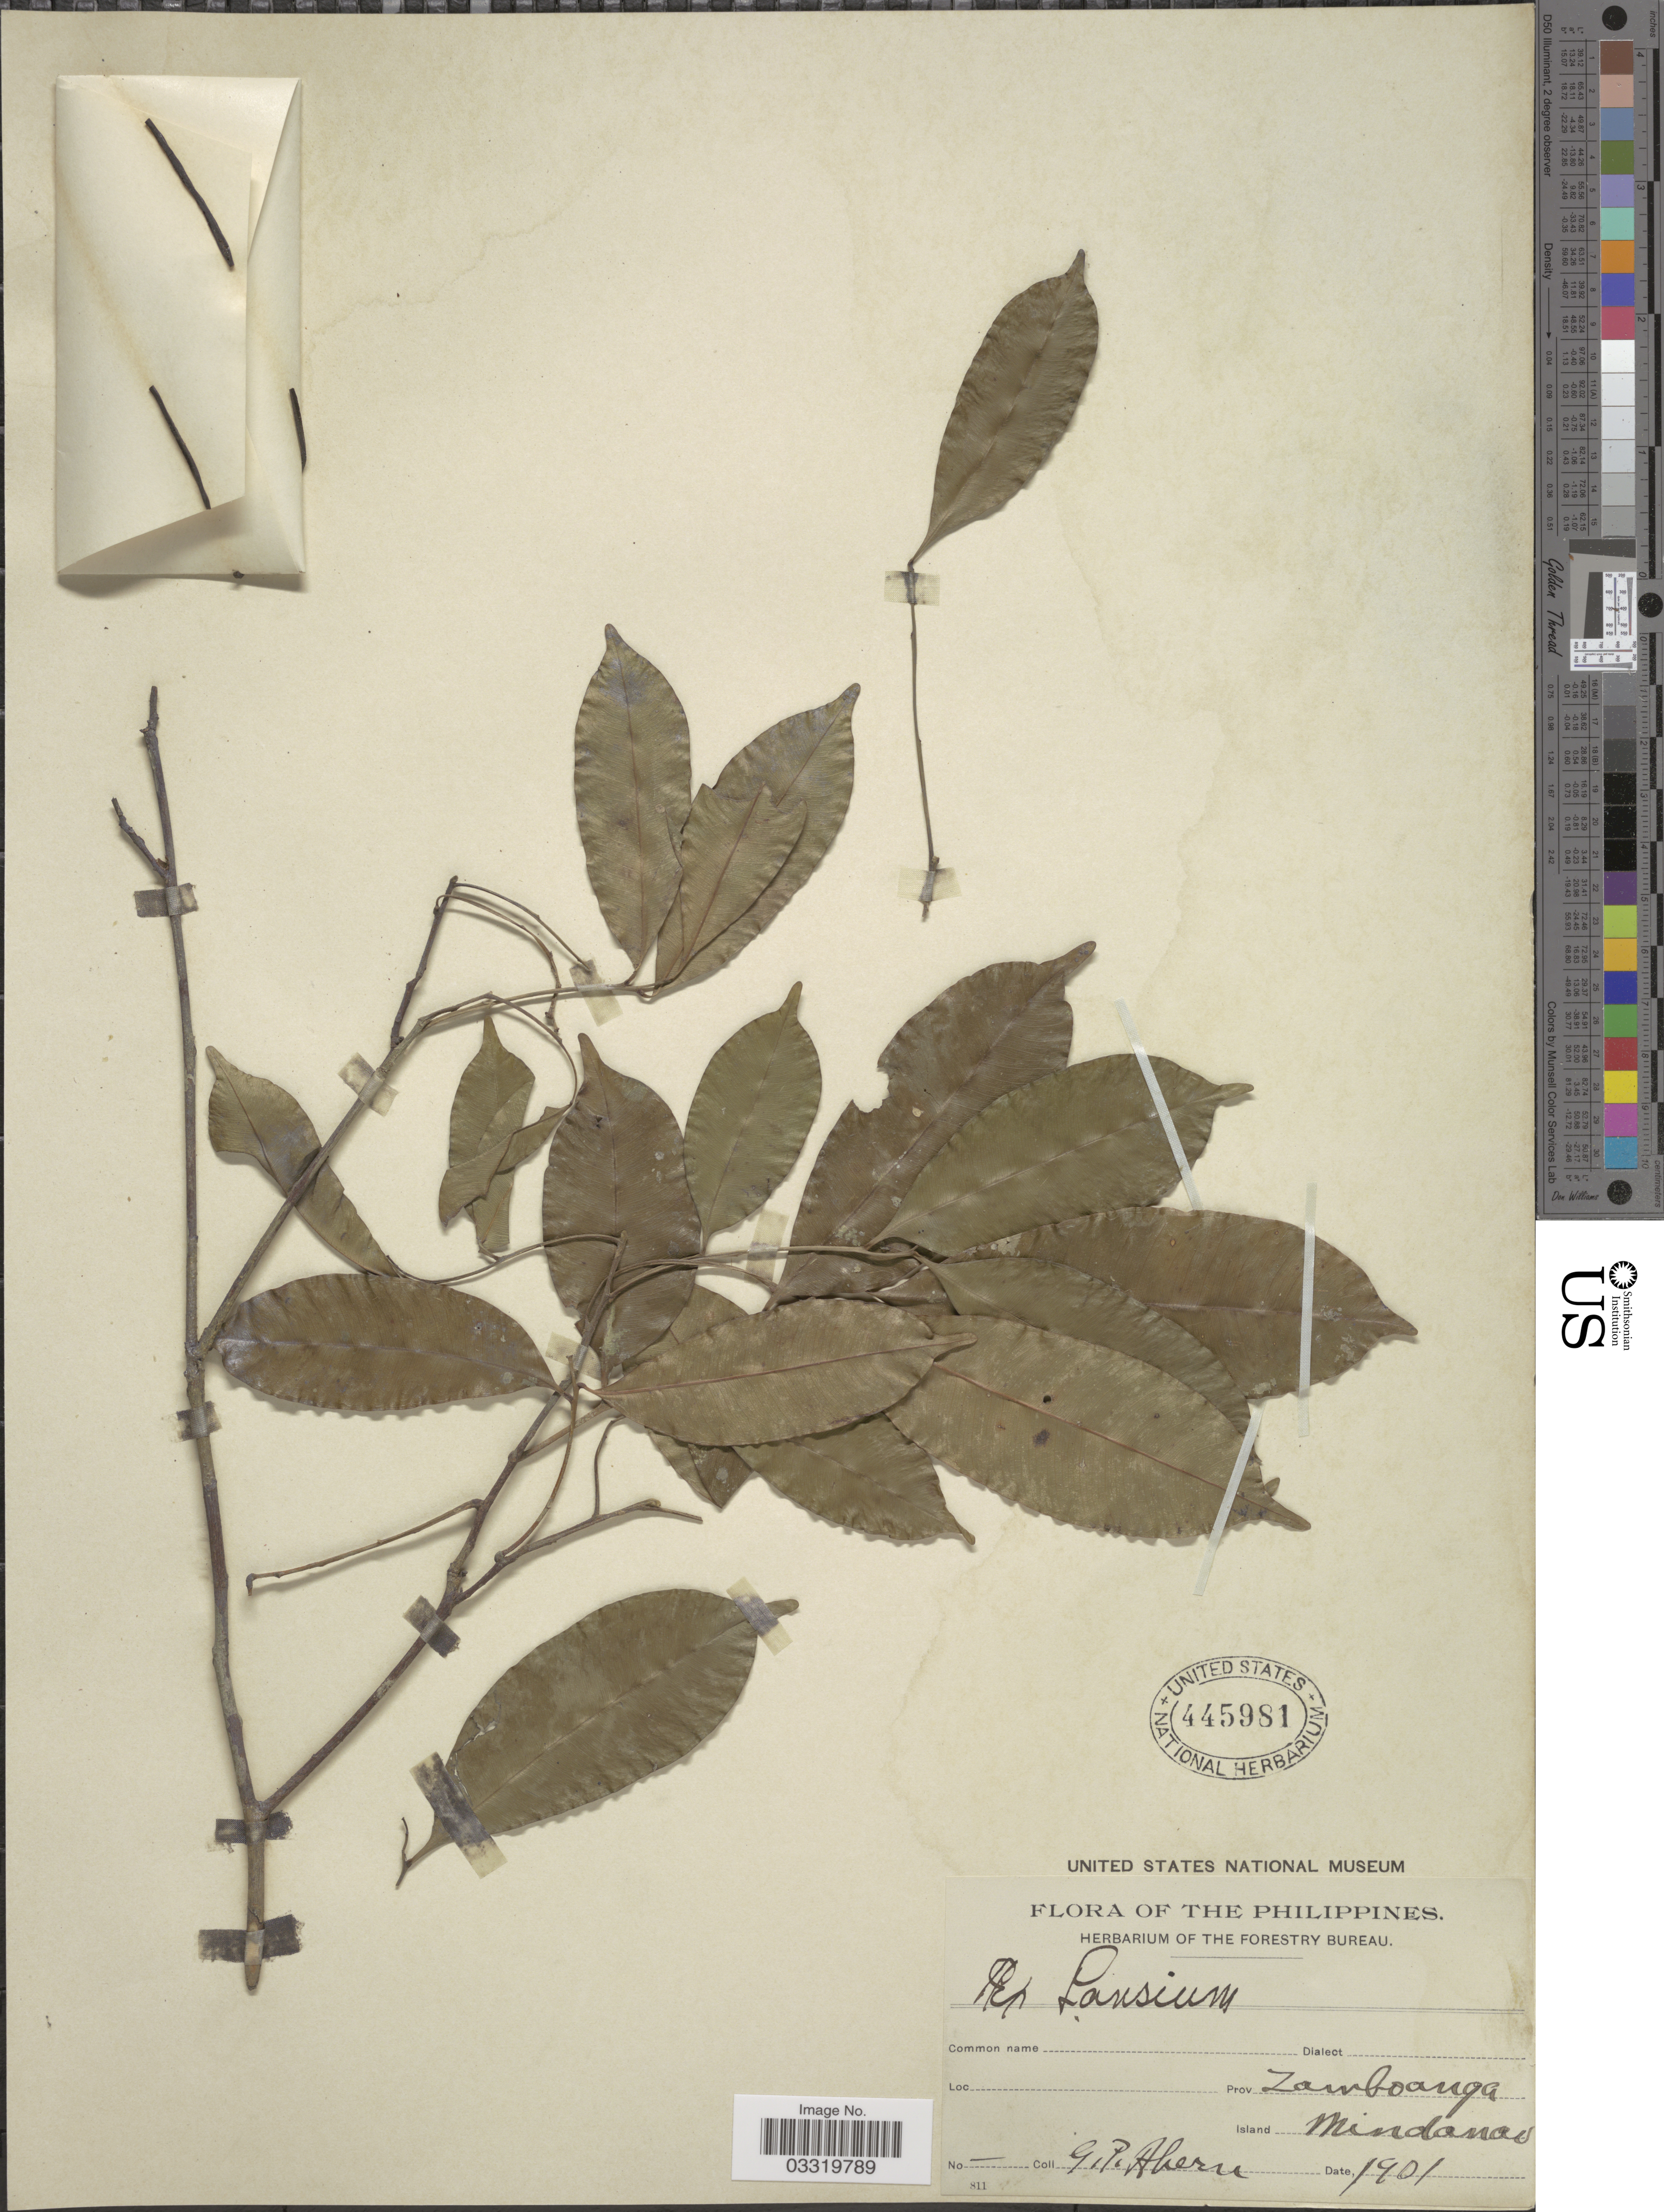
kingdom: Plantae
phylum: Tracheophyta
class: Magnoliopsida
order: Sapindales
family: Meliaceae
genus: Reinwardtiodendron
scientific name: Reinwardtiodendron humile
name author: (Hassk.) Mabb.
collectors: G. Ahern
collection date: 1901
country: Philippines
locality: Prov. Zamboanga, Island Mindanao.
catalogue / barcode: US 445981